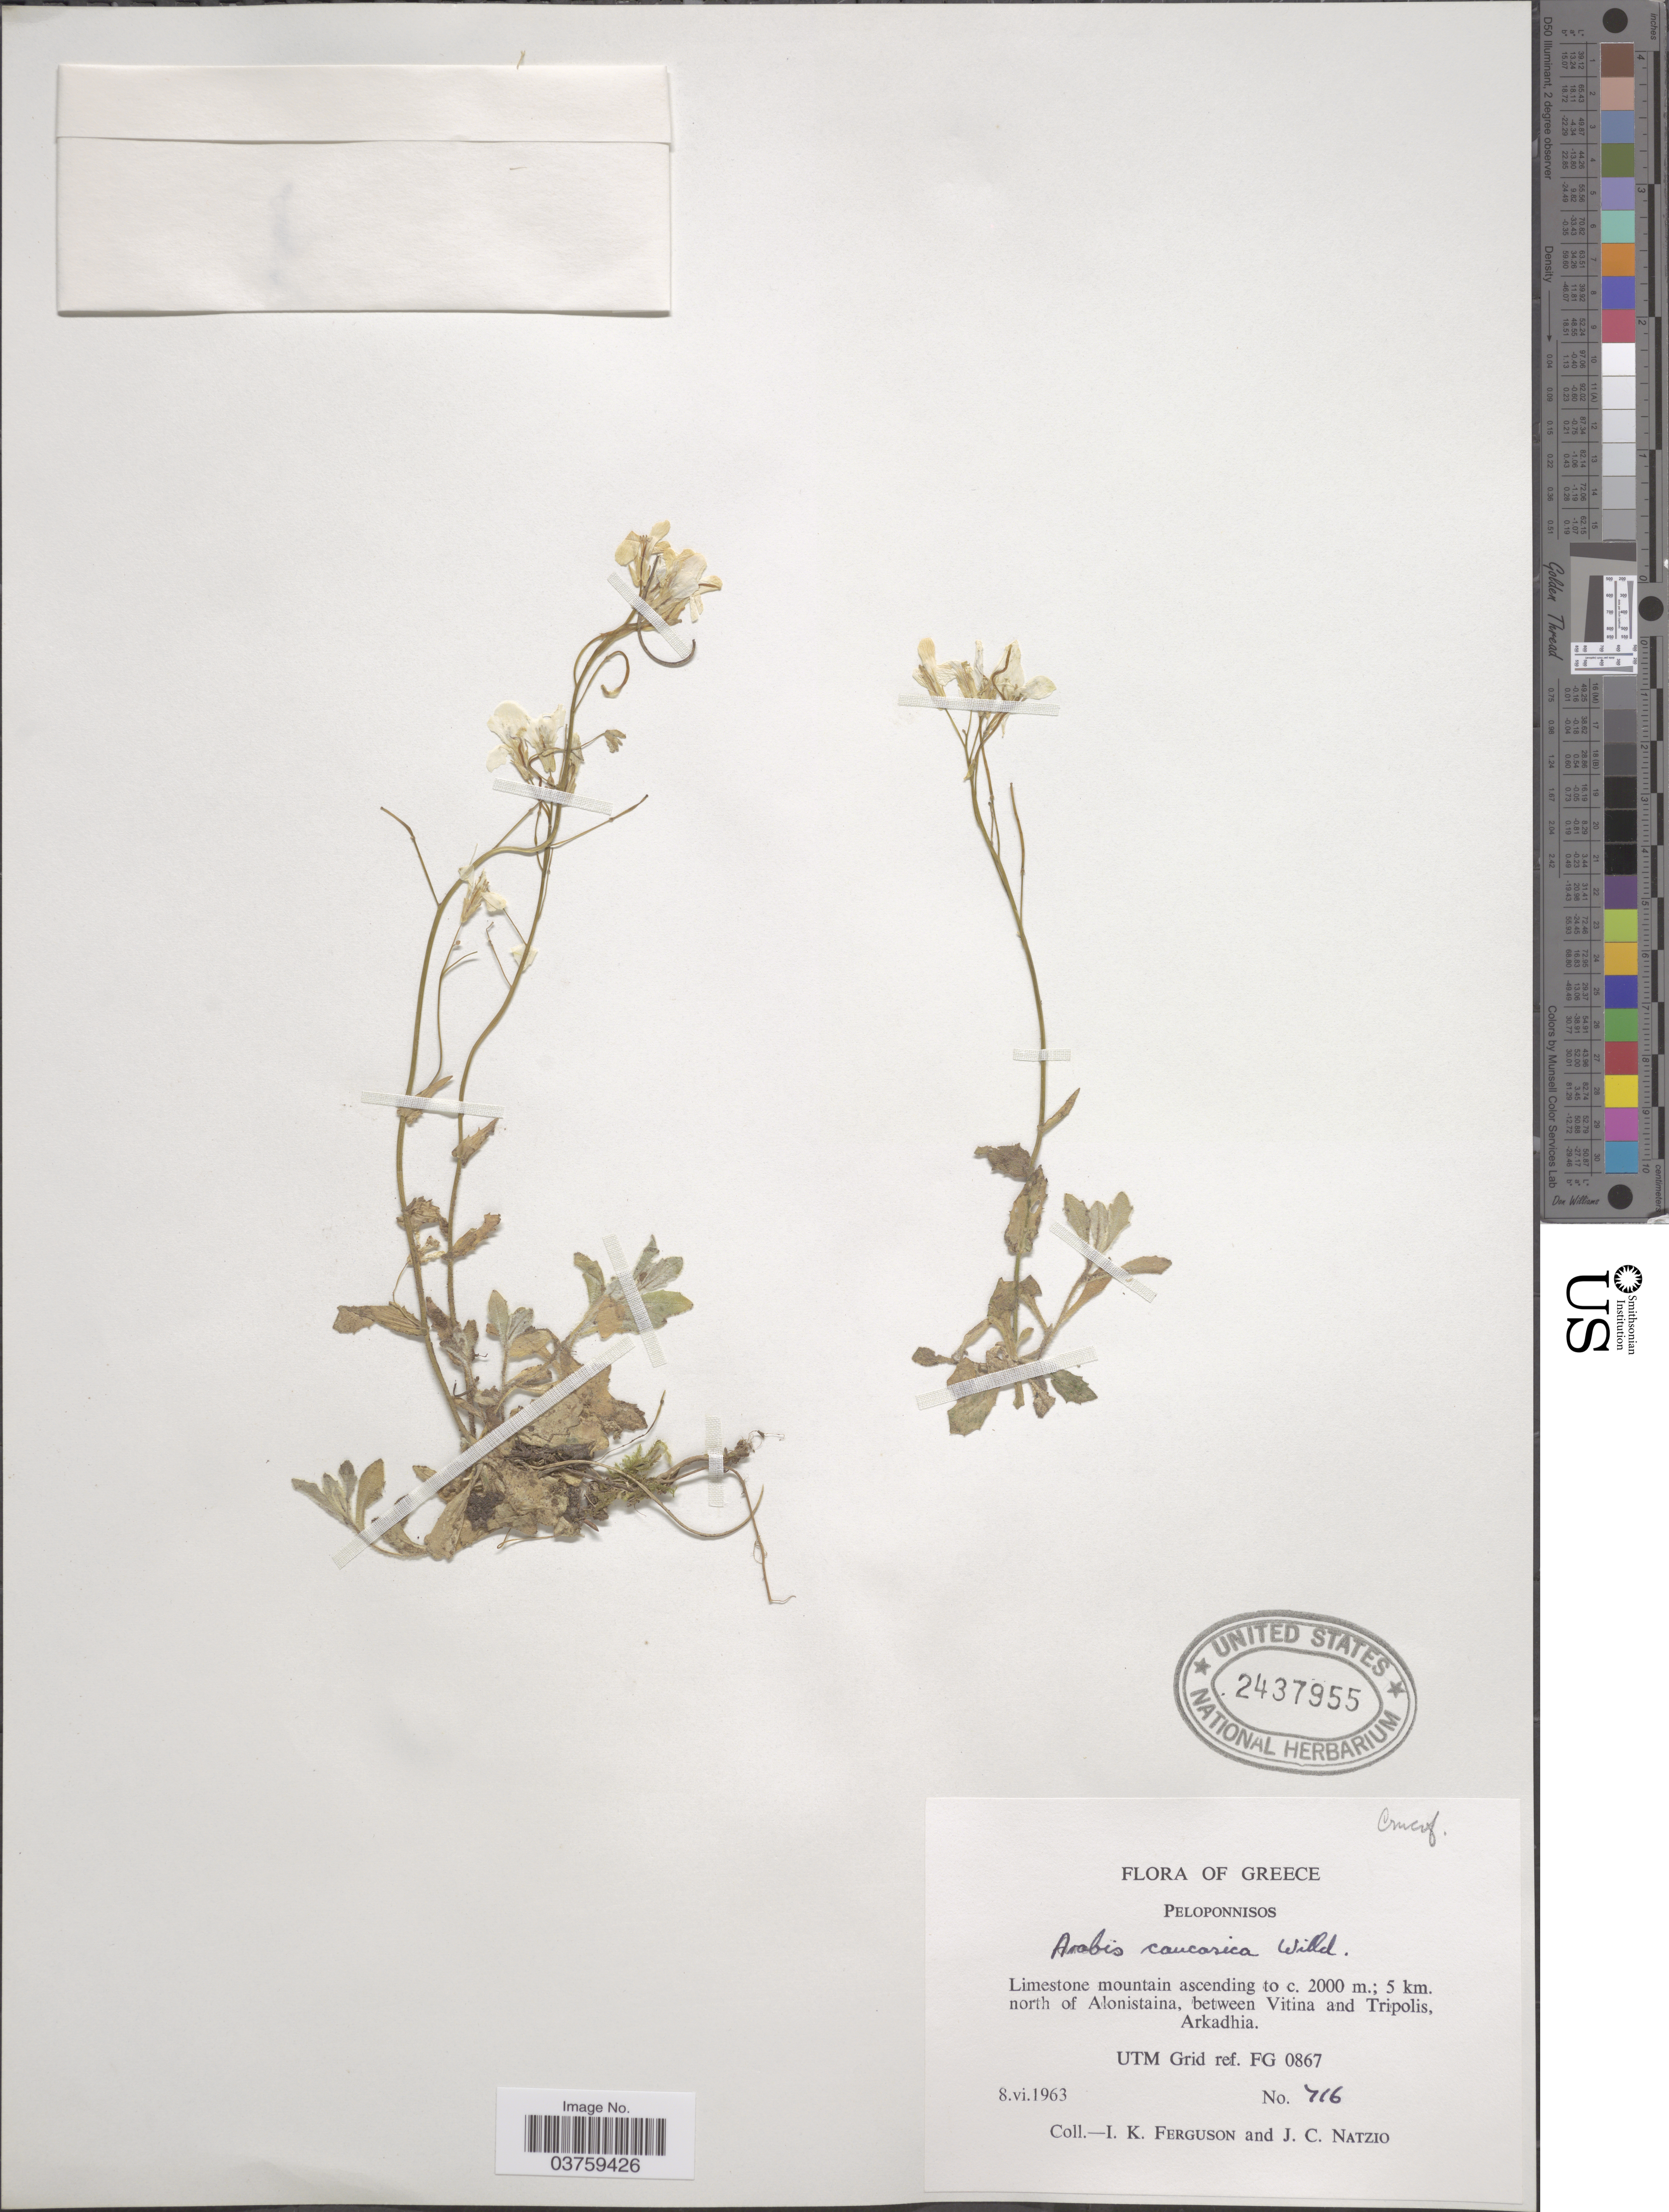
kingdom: Plantae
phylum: Tracheophyta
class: Magnoliopsida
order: Brassicales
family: Brassicaceae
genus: Arabis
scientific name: Arabis caucasica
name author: Willd.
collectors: I. K. Ferguson & J. Natzio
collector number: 716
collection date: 1963-06-08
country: Greece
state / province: Peloponnese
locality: Peloponnisos. 5 km. north of Alonistania, between Vitina and Tripolis, Arkadhia. UTM Grid ref. FG 0867.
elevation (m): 2000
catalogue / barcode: US 2437955